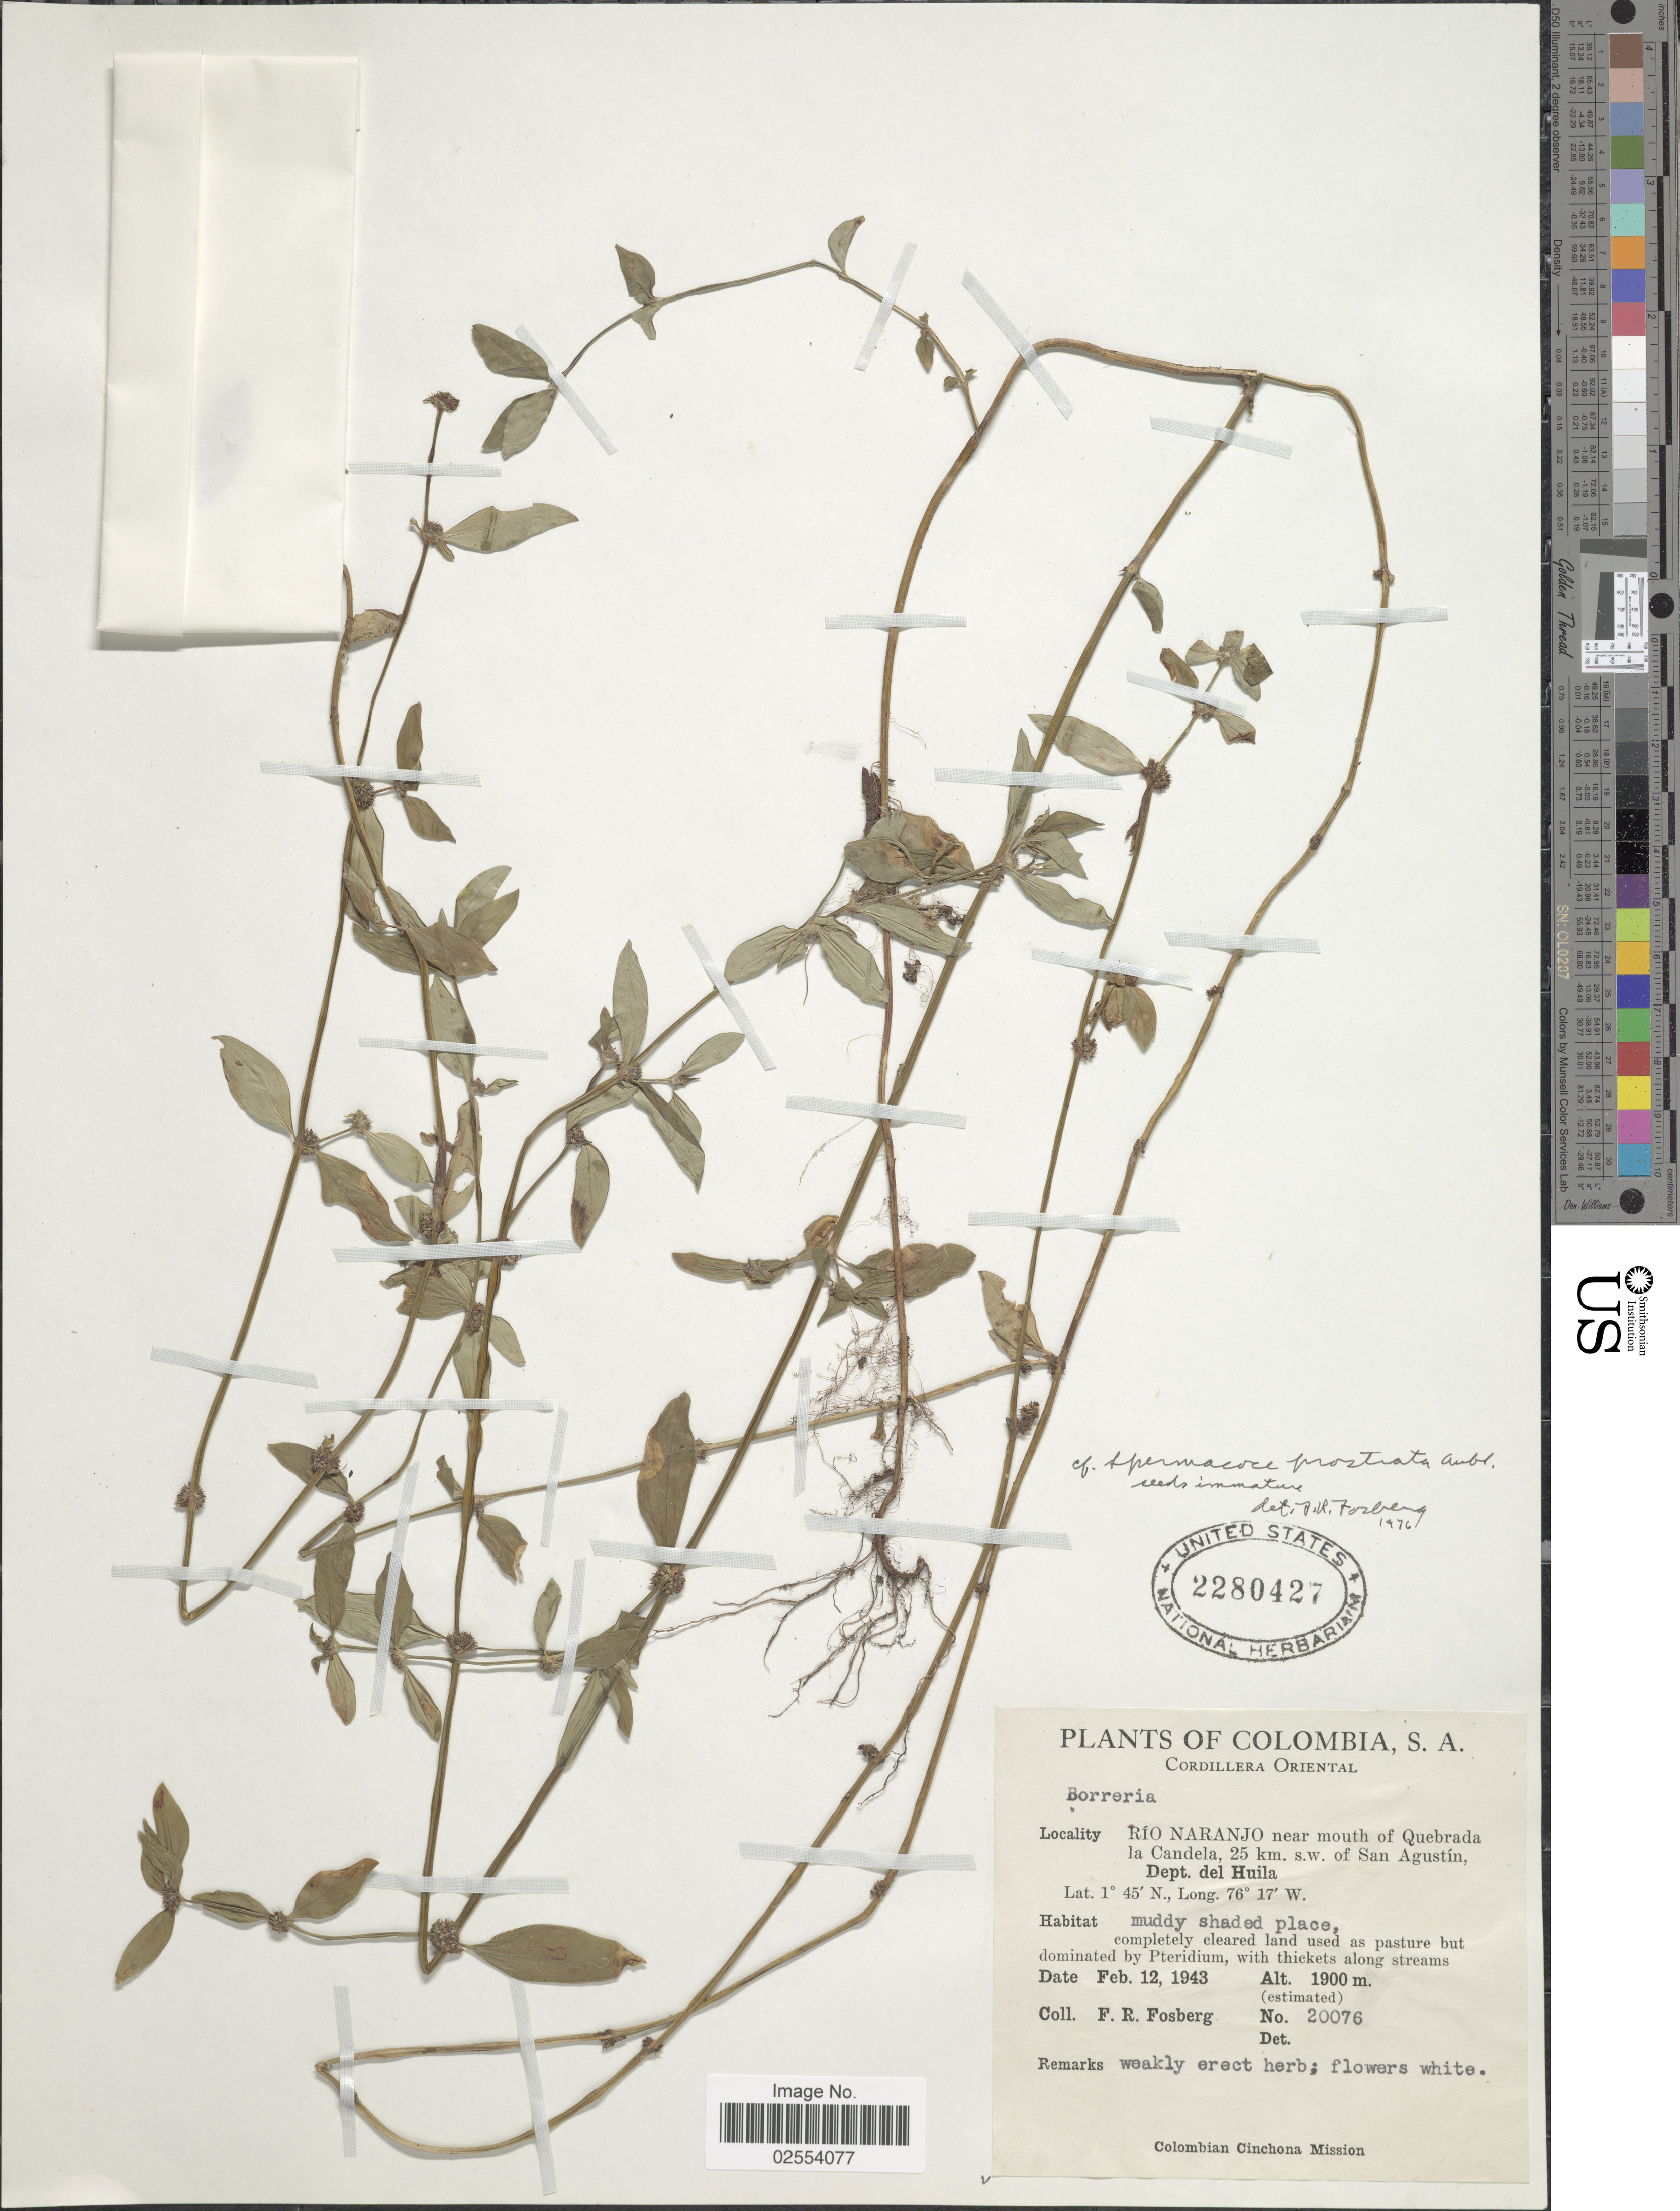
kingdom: Plantae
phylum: Tracheophyta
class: Magnoliopsida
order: Gentianales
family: Rubiaceae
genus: Spermacoce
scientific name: Spermacoce prostrata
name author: Aubl.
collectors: F. R. Fosberg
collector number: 20076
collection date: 1943-02-12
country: Colombia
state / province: Huila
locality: Cordillera Oriental, Río Naranjo near mouth of Quebrada la Candela, 25 km s.w. of San Agustín, Dept. del Huila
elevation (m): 1900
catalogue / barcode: US 2280427